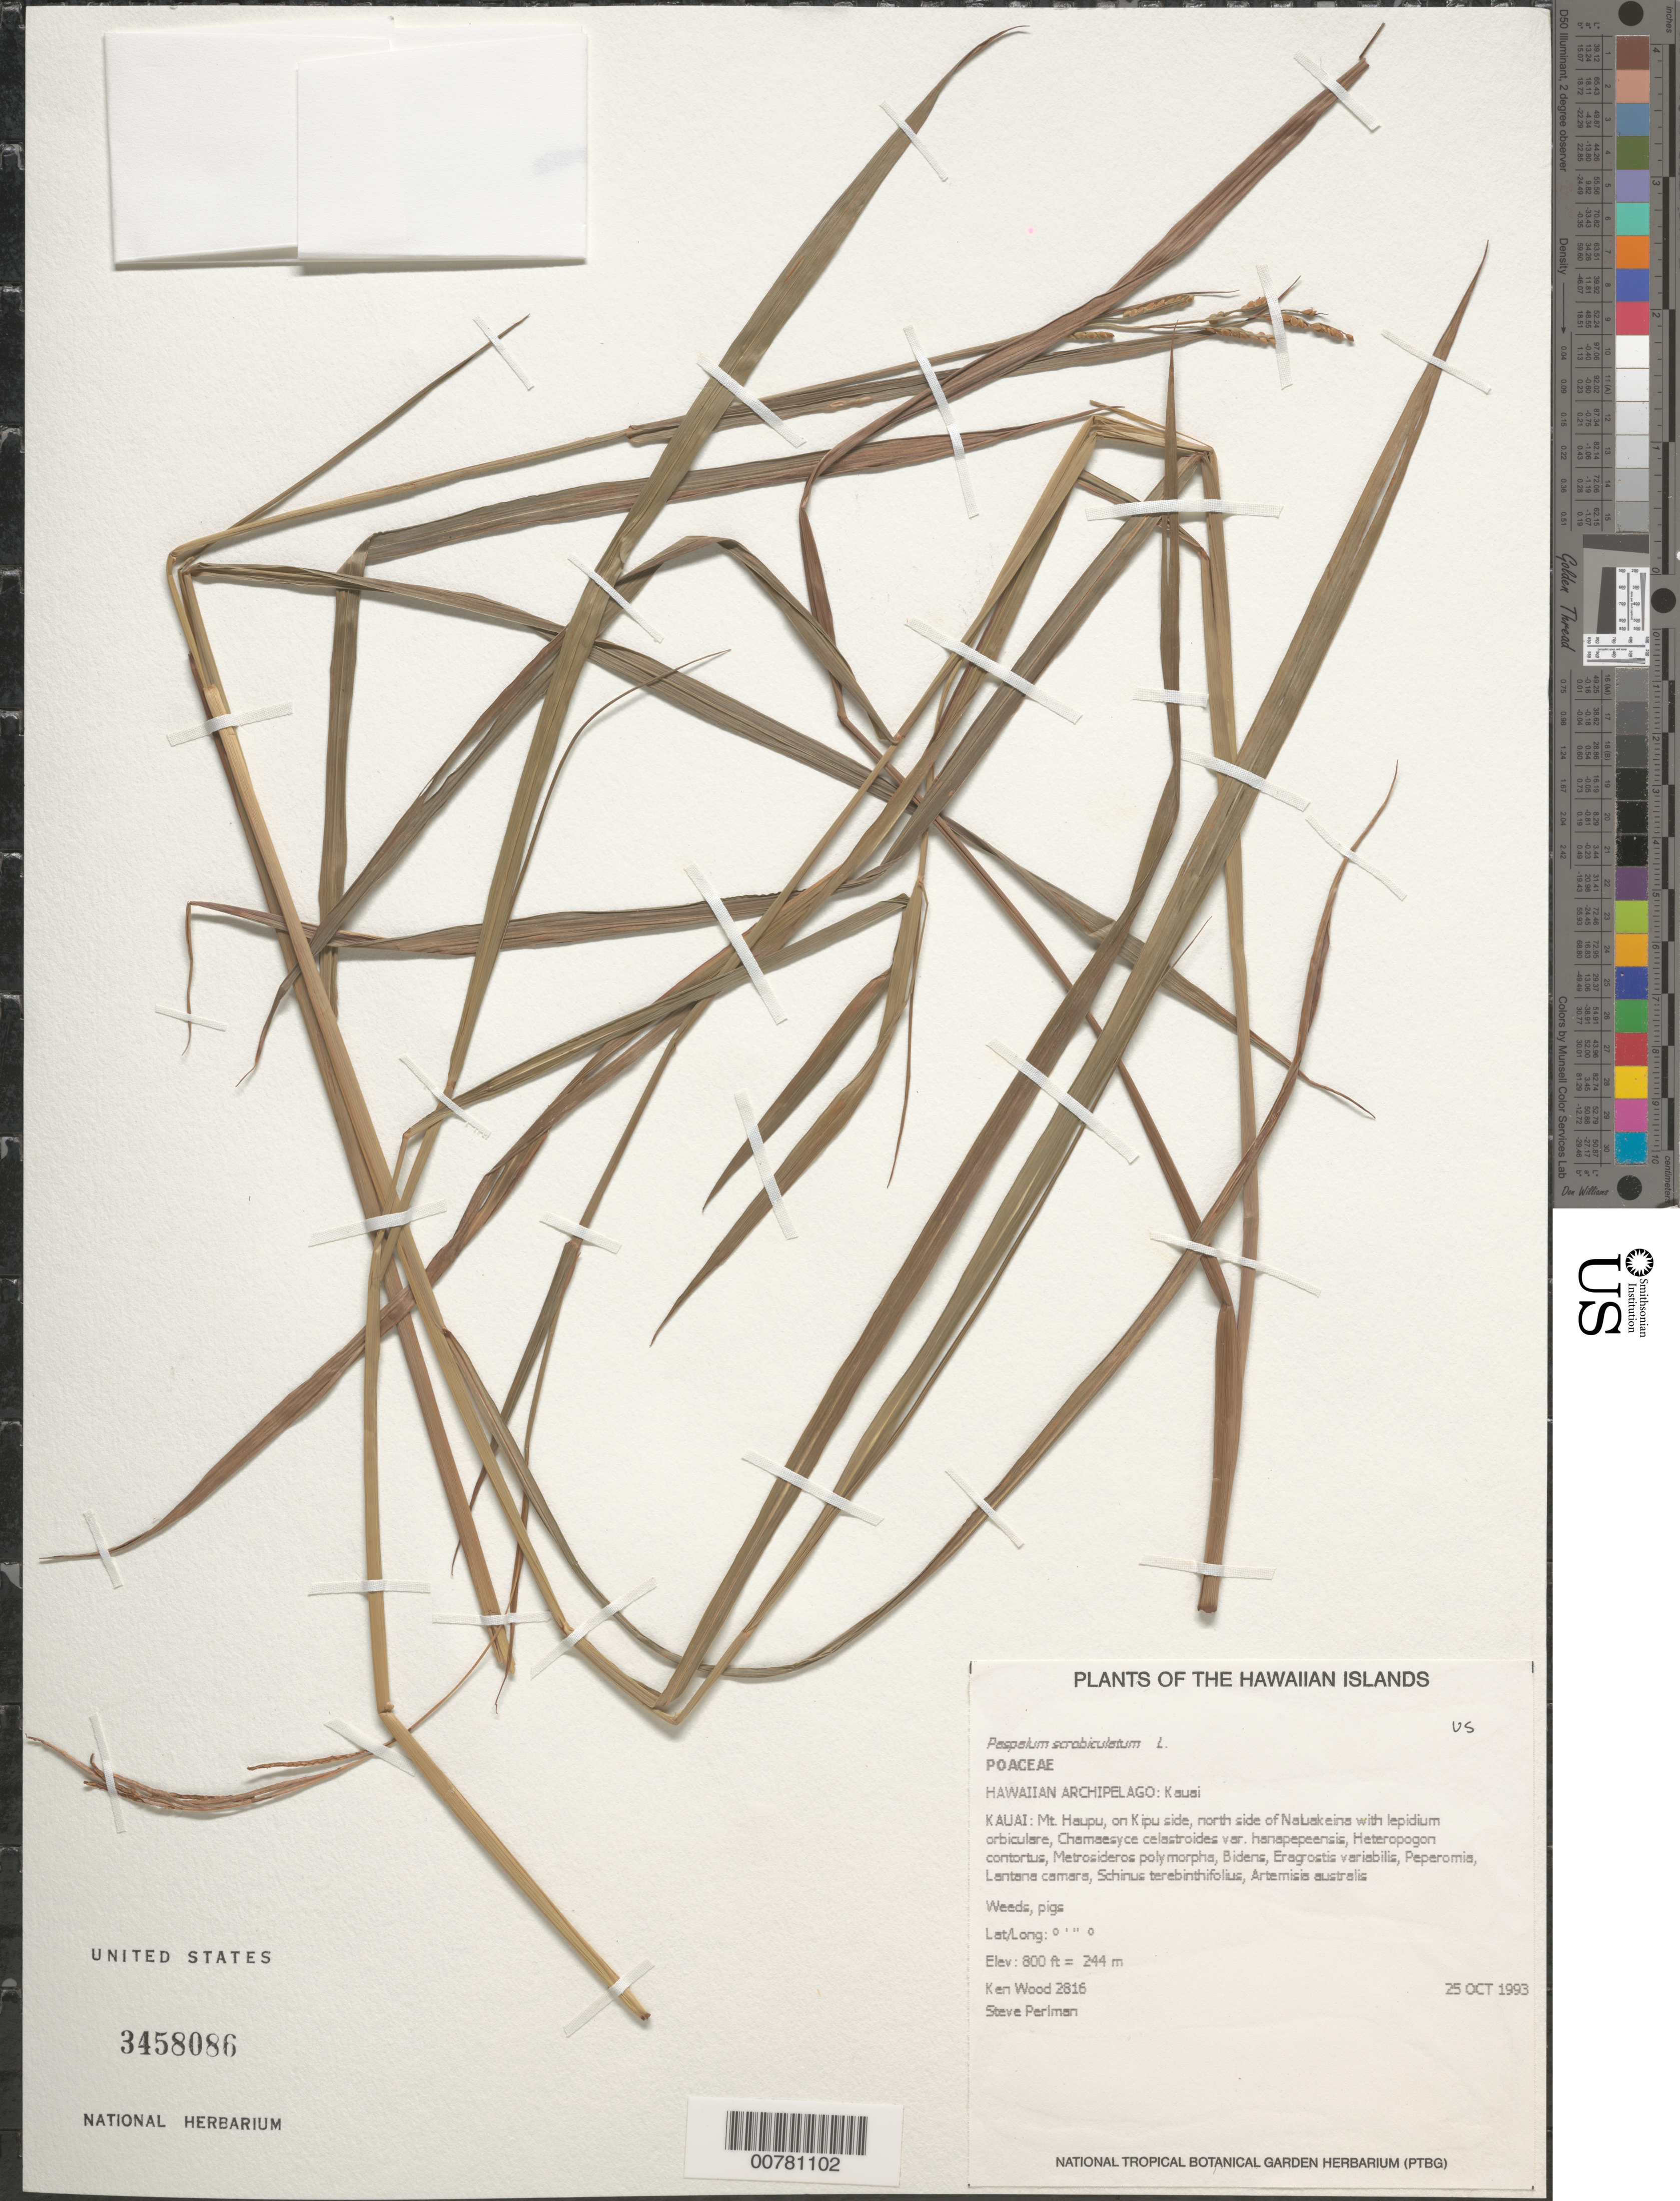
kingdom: Plantae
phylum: Tracheophyta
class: Liliopsida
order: Poales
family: Poaceae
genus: Paspalum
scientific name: Paspalum scrobiculatum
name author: L.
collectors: K. R. Wood & S. P. Perlman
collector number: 2816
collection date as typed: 25 Oct 1993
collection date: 1993-10-25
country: United States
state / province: Hawaii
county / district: Kaui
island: Kaua'i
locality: Mount Haupu, on Kipu side, north side of Naluakeina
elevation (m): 244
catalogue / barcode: US 3458086